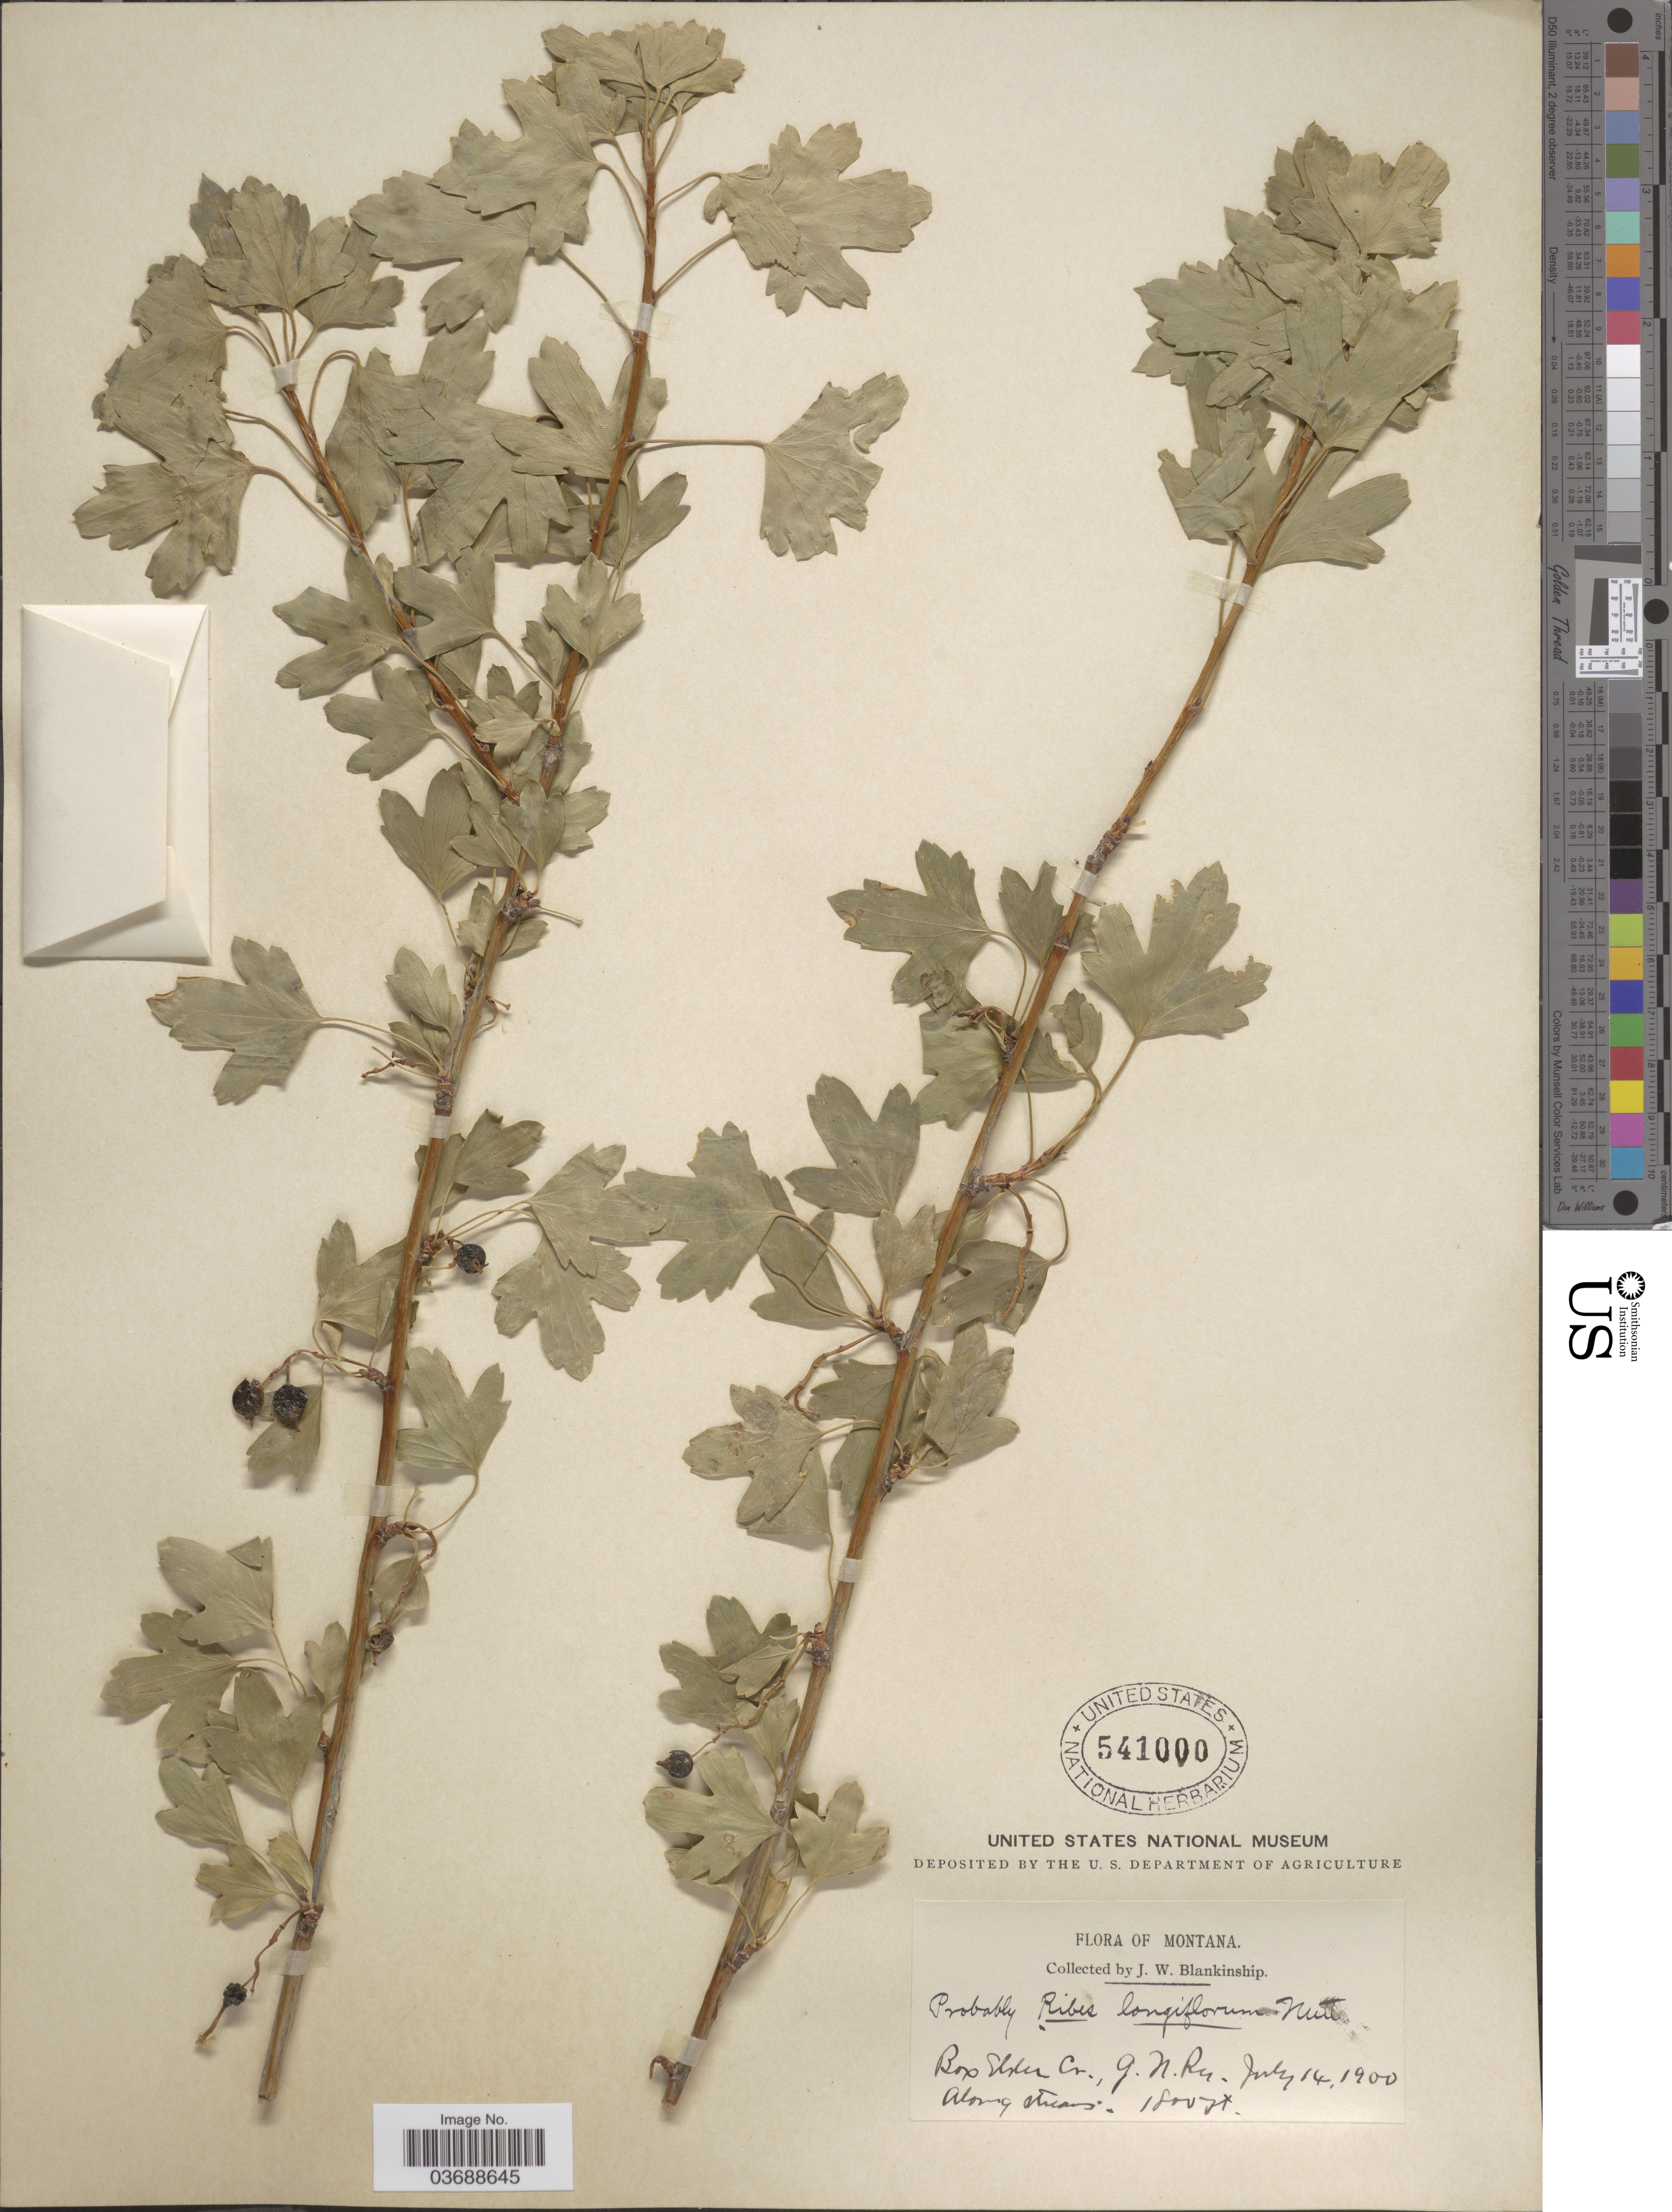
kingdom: Plantae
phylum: Tracheophyta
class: Magnoliopsida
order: Saxifragales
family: Grossulariaceae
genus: Ribes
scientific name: Ribes odoratum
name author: H.L. Wendl.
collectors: J. W. Blankinship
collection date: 1900-07-14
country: United States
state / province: Montana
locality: Box Elder Cr., G. N. Ru*.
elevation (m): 549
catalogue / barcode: US 541000